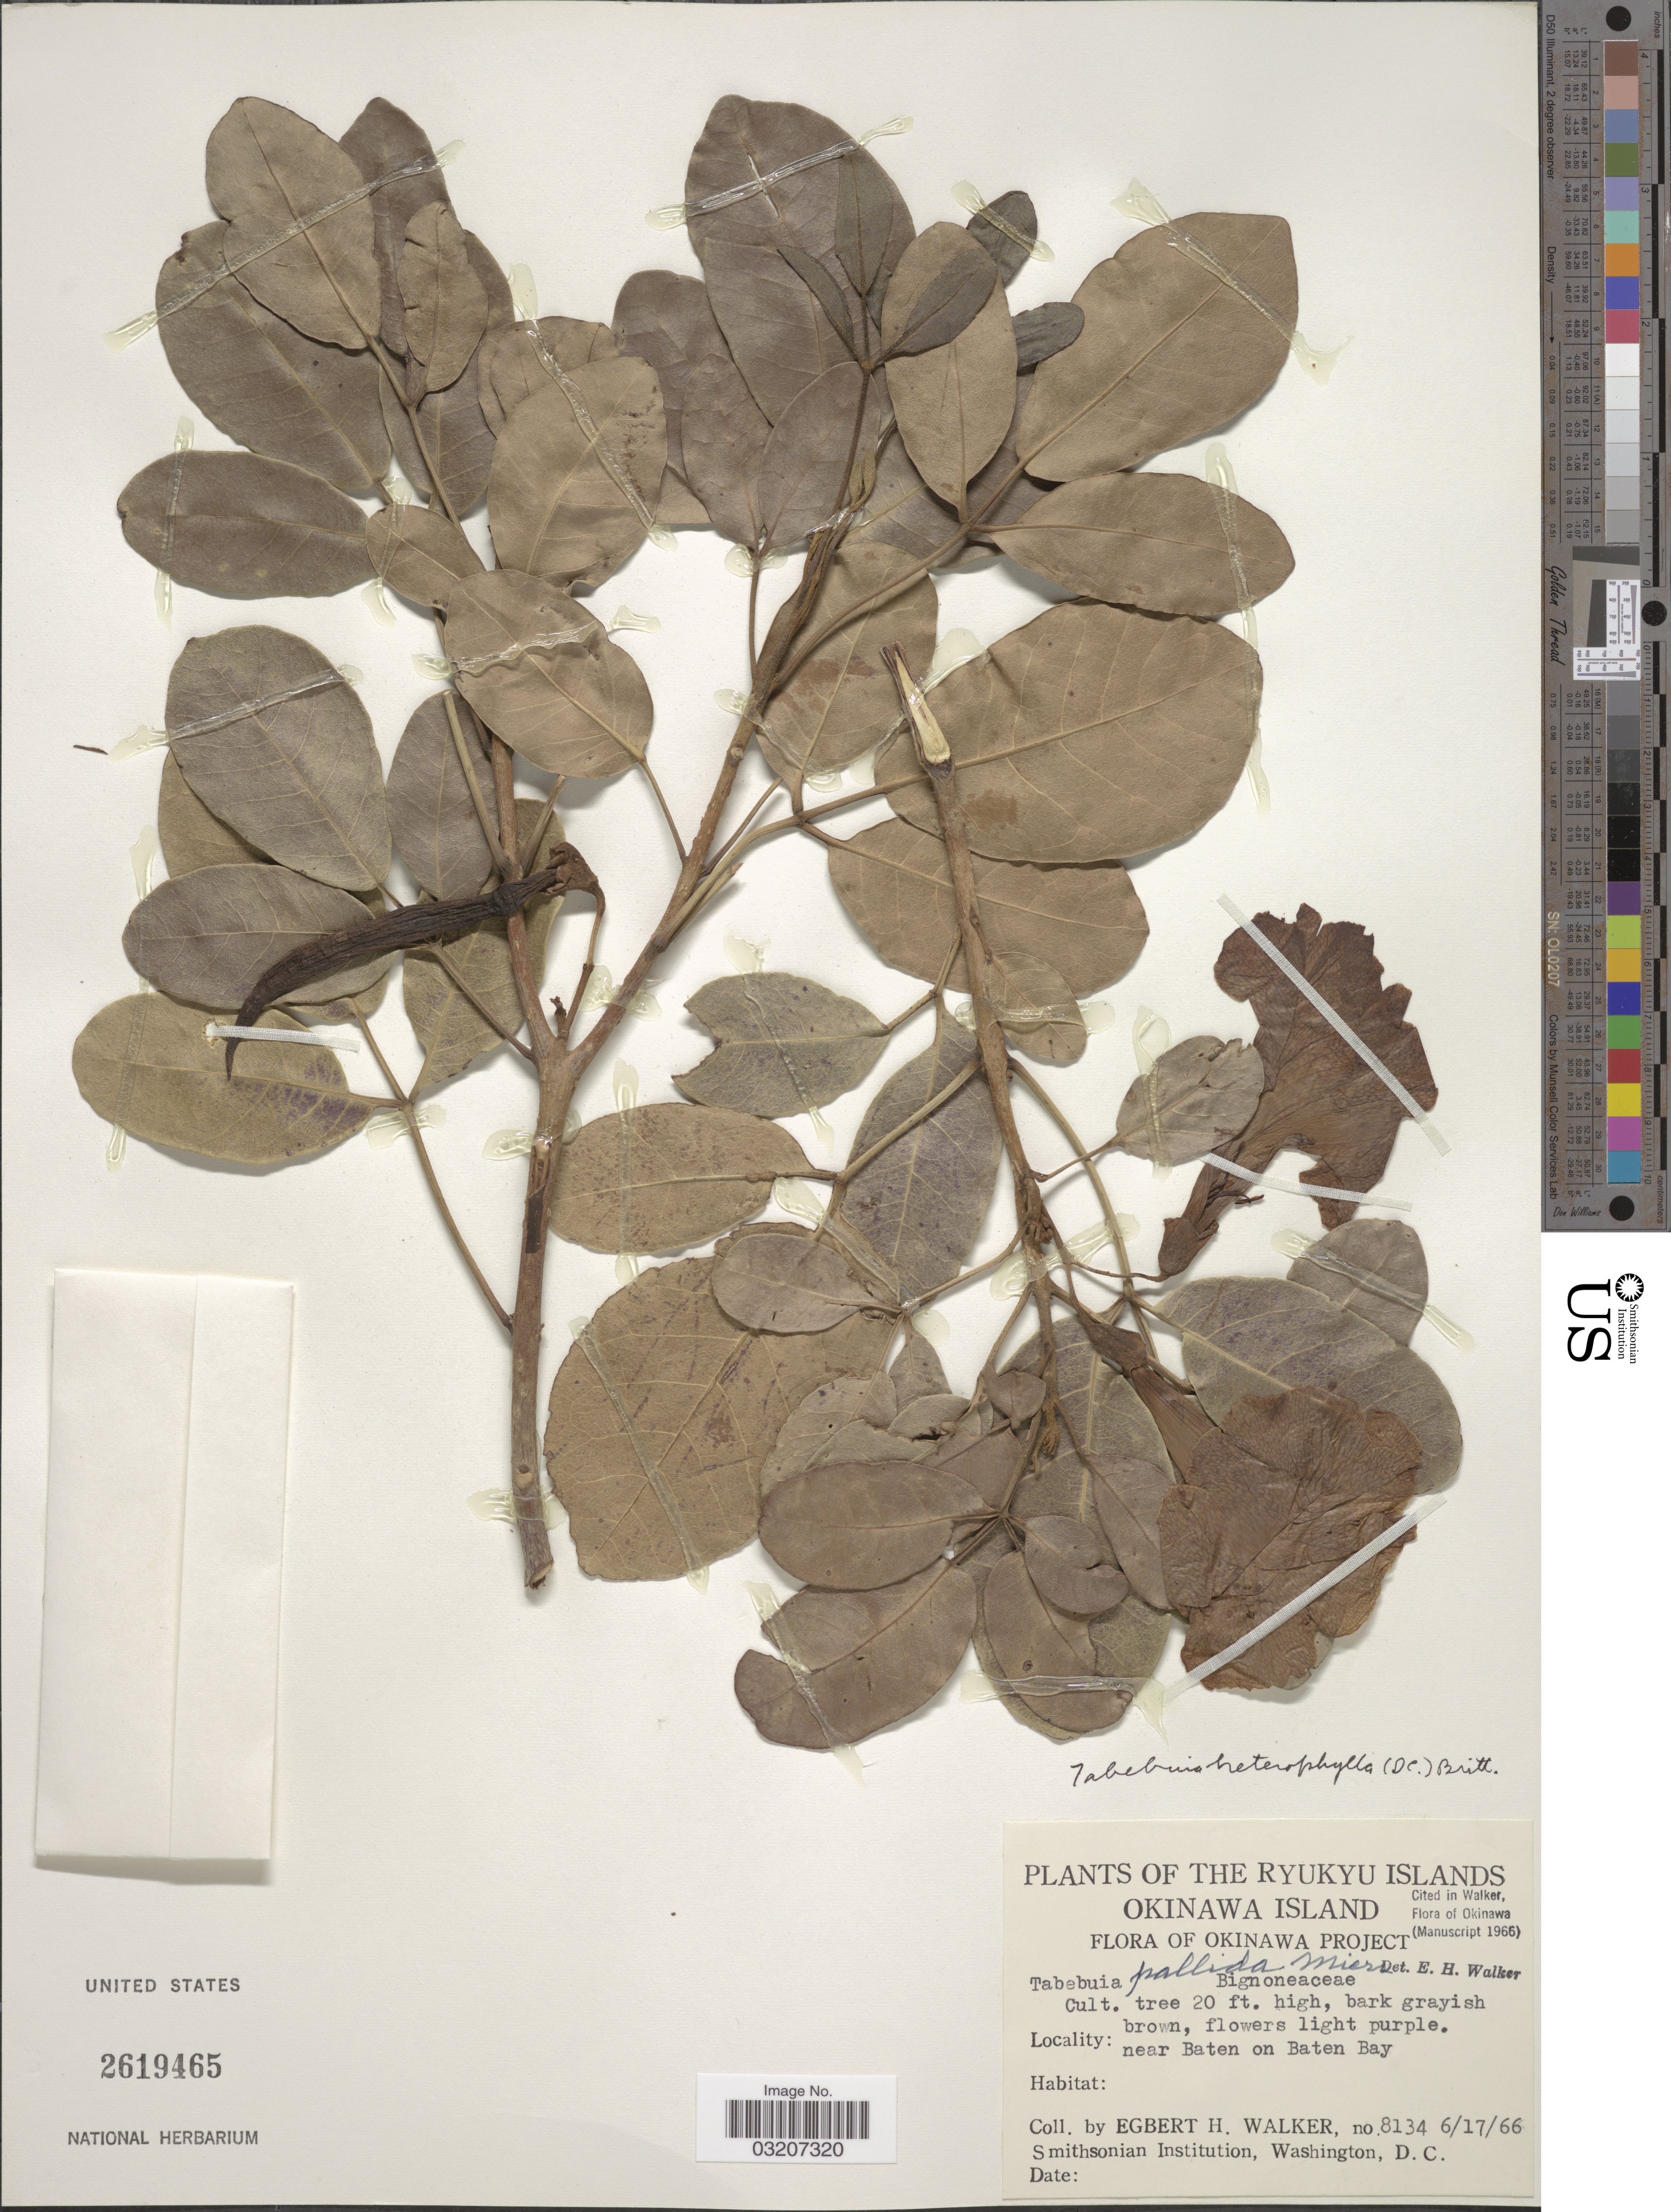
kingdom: Plantae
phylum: Tracheophyta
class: Magnoliopsida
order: Lamiales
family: Bignoniaceae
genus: Tabebuia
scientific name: Tabebuia pallida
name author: (Lindl.) Miers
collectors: E. H. Walker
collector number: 8134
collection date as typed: Transcribed d/m/y: 17/6/66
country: Japan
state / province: Okinawa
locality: The Ryukyu Islands, Okinawa Island, near Baren on Baten Bay.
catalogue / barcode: US 2619465